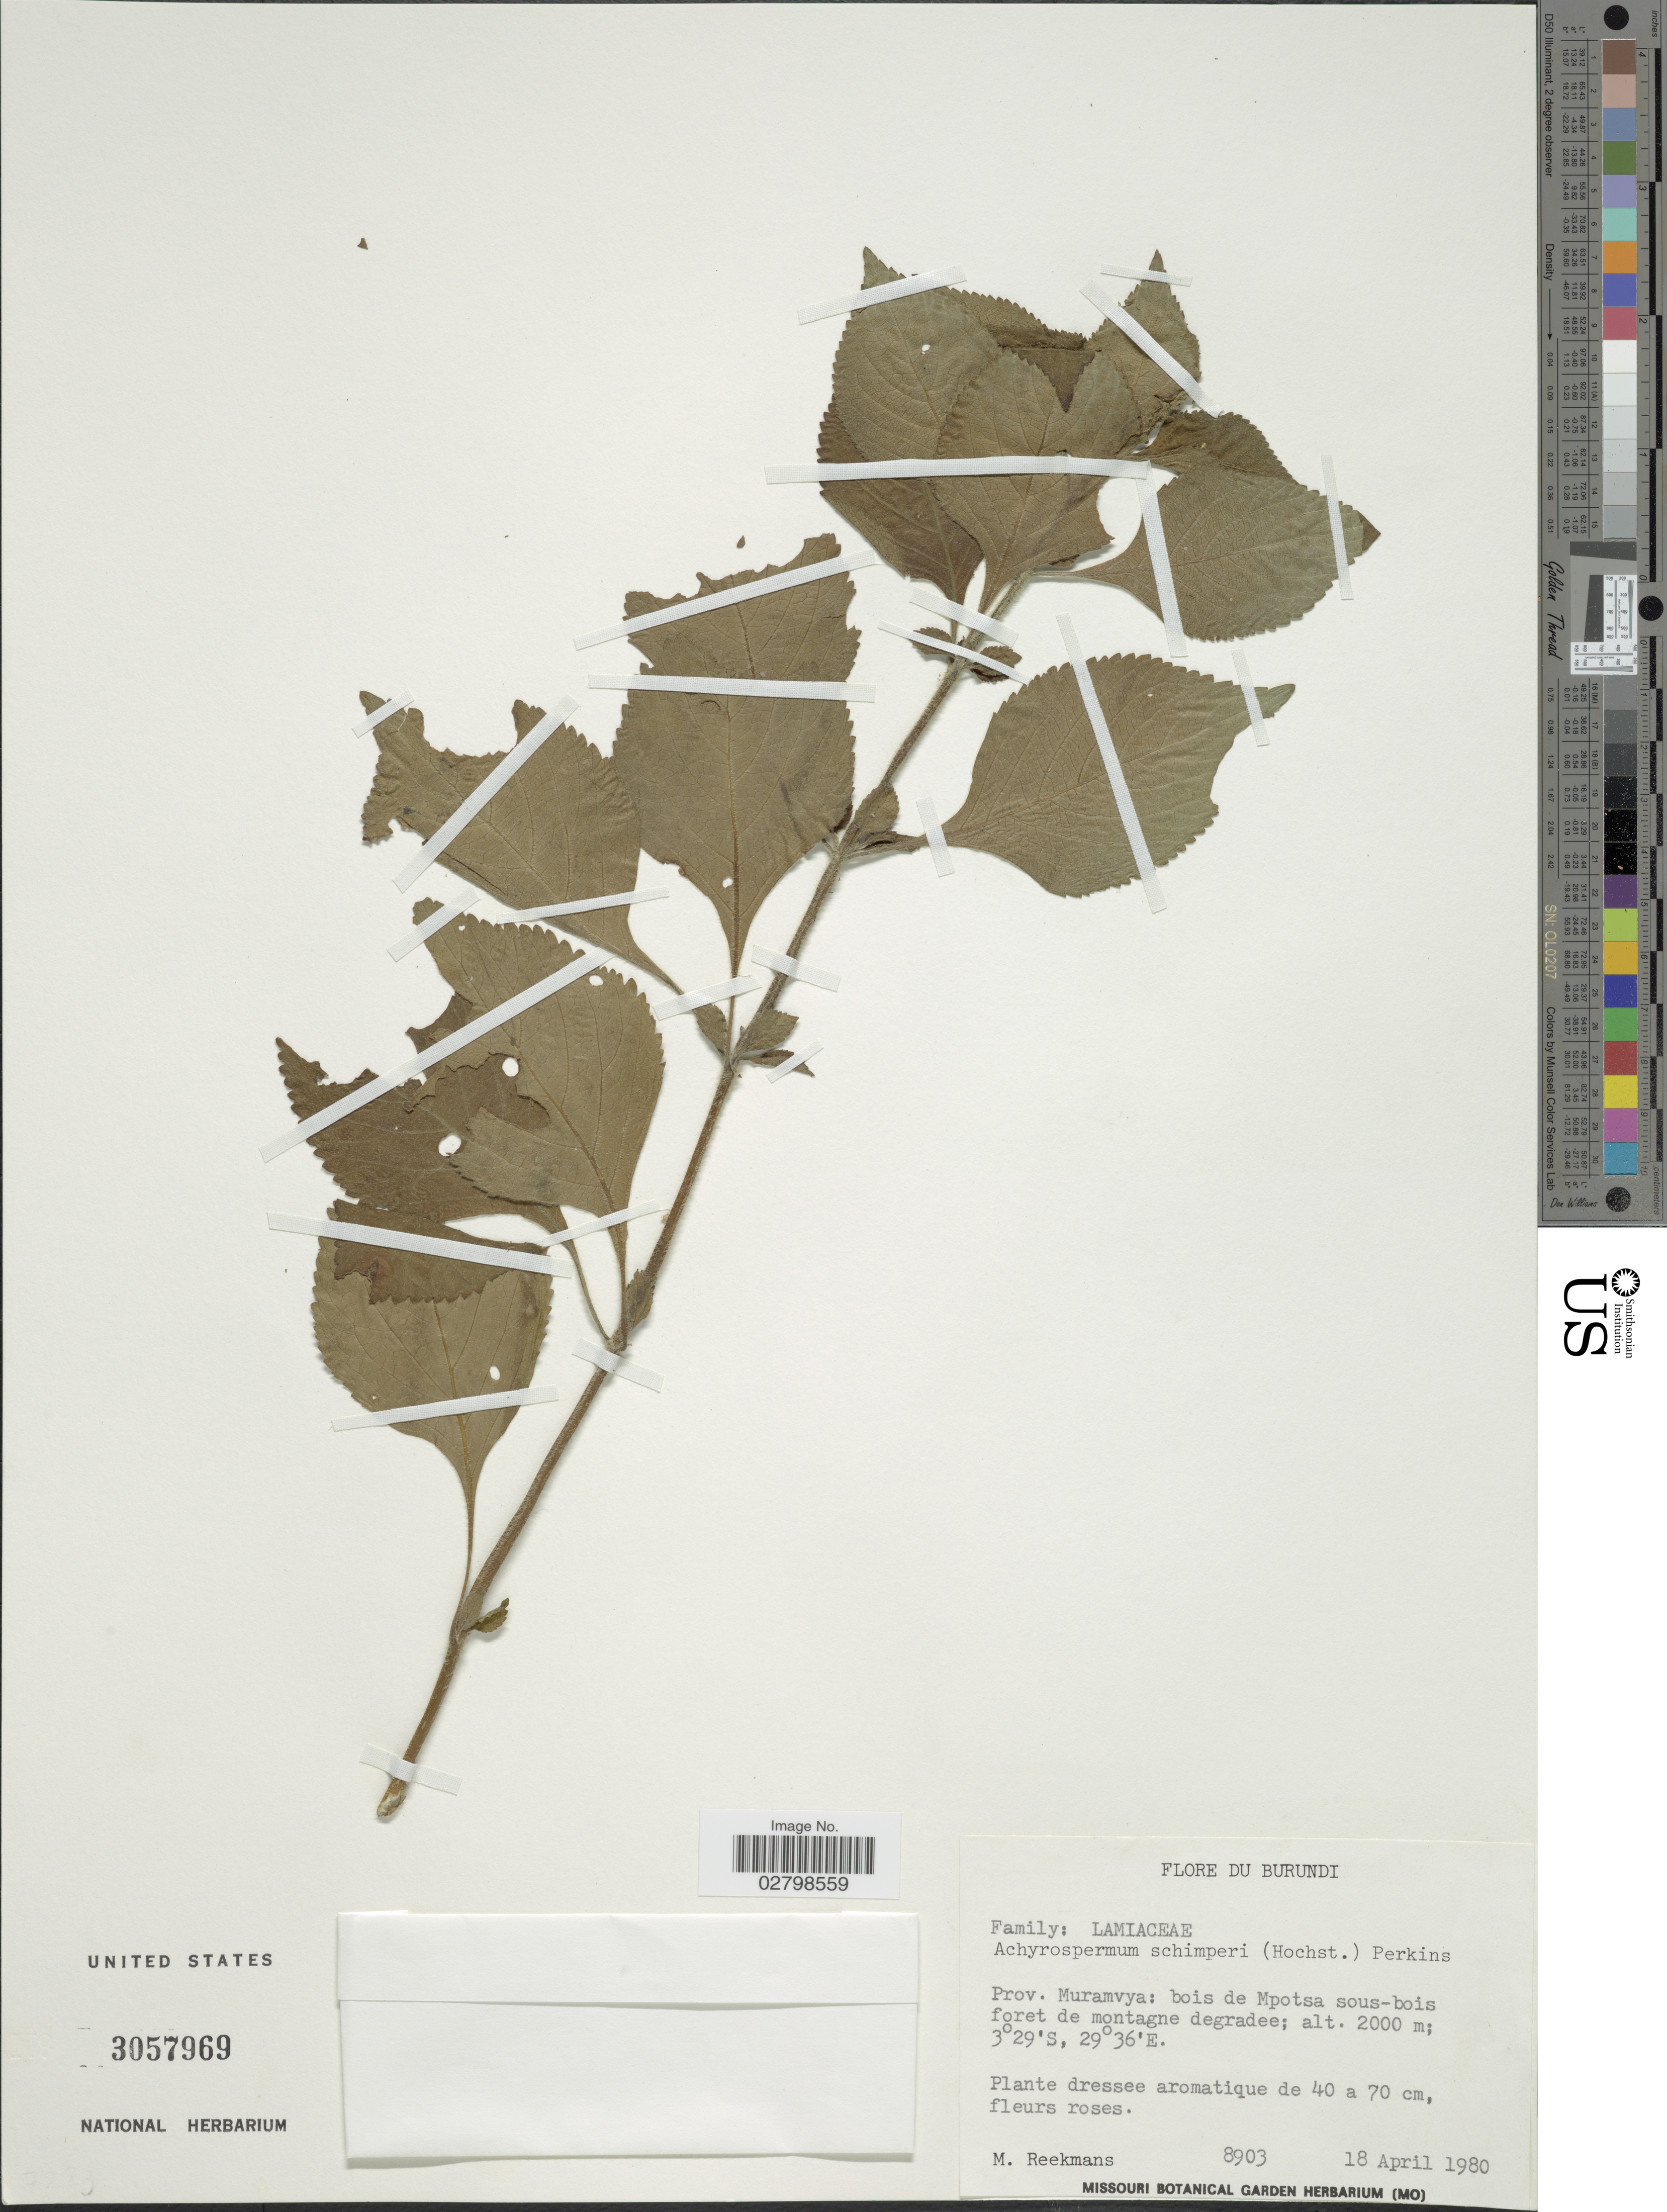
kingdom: Plantae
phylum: Tracheophyta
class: Magnoliopsida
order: Lamiales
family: Lamiaceae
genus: Achyrospermum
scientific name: Achyrospermum schimperi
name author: (Hochst. ex Briq.) Perkins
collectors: M. Reekmans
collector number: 8903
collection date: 1980-04-18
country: Burundi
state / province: Muramvya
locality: Bois de Mpotsa sous-bois foret de montagne degradee.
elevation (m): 2000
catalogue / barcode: US 3057969